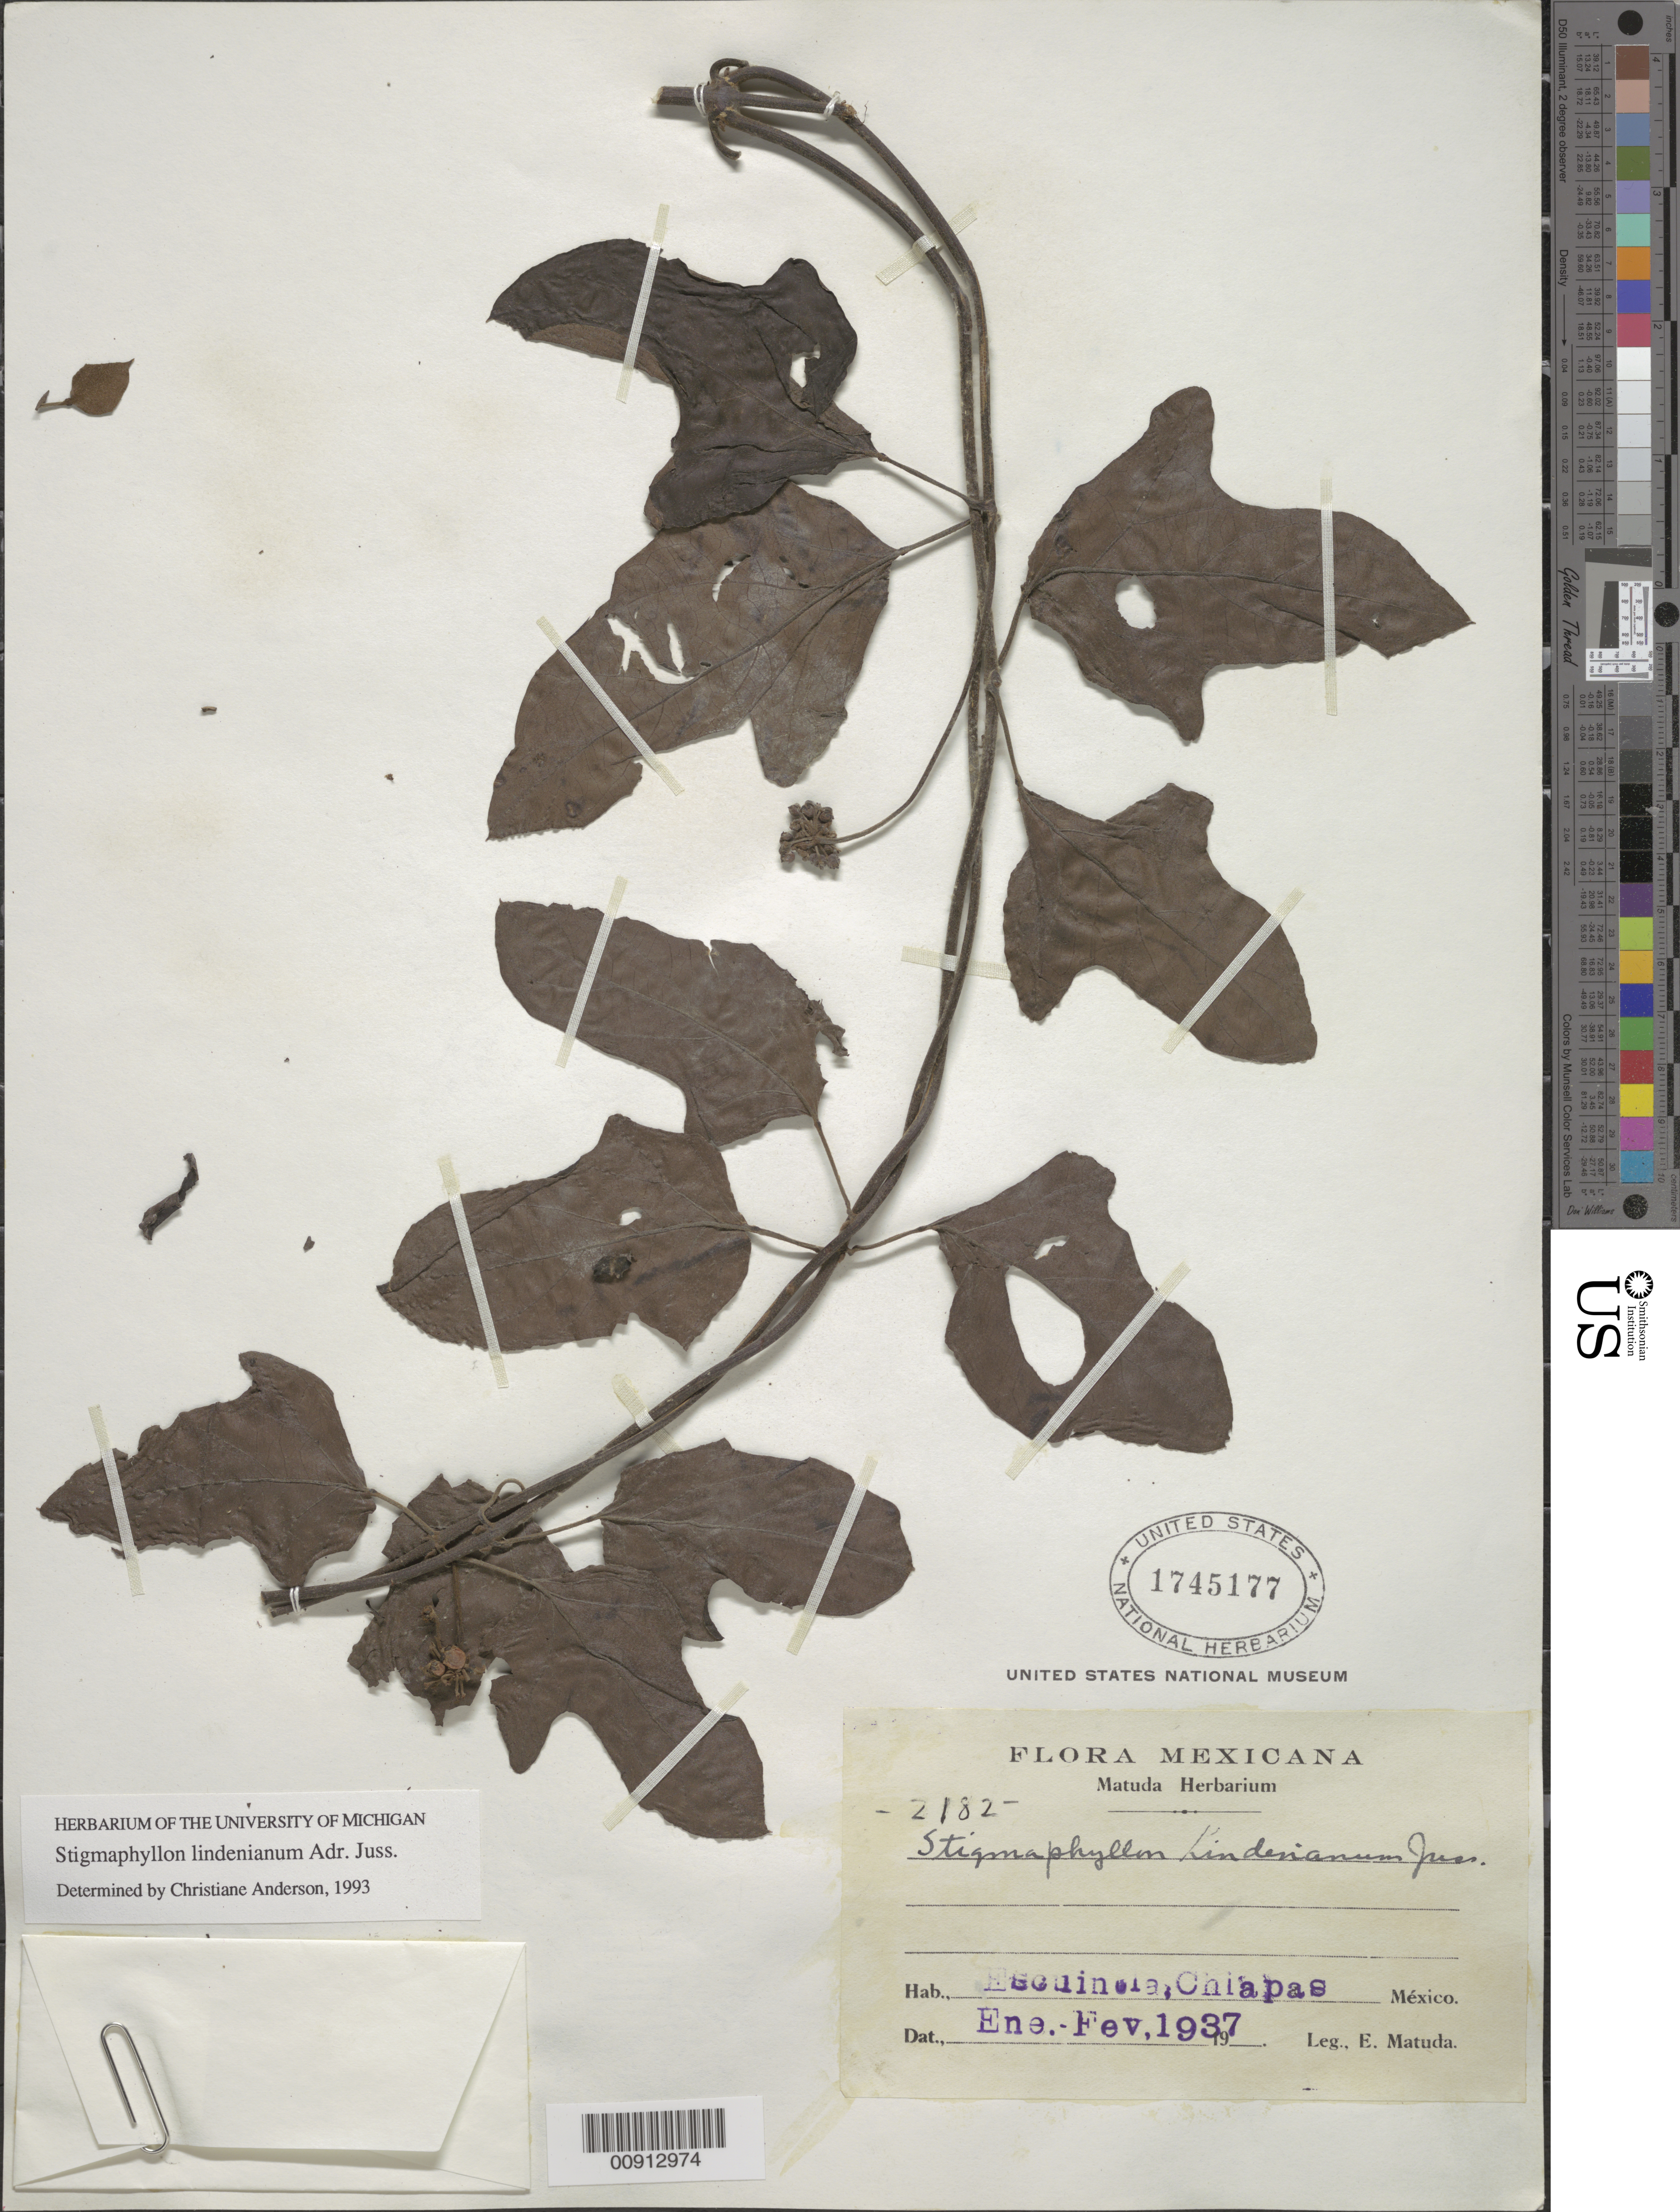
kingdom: Plantae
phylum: Tracheophyta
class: Magnoliopsida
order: Malpighiales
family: Malpighiaceae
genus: Stigmaphyllon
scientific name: Stigmaphyllon lindenianum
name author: A. Juss.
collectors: E. Matuda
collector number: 2182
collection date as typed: Jan 1937 to -- Feb 1937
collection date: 1937-01/1937-02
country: Mexico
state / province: Chiapas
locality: Escuintla, Chiapas.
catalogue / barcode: US 1745177